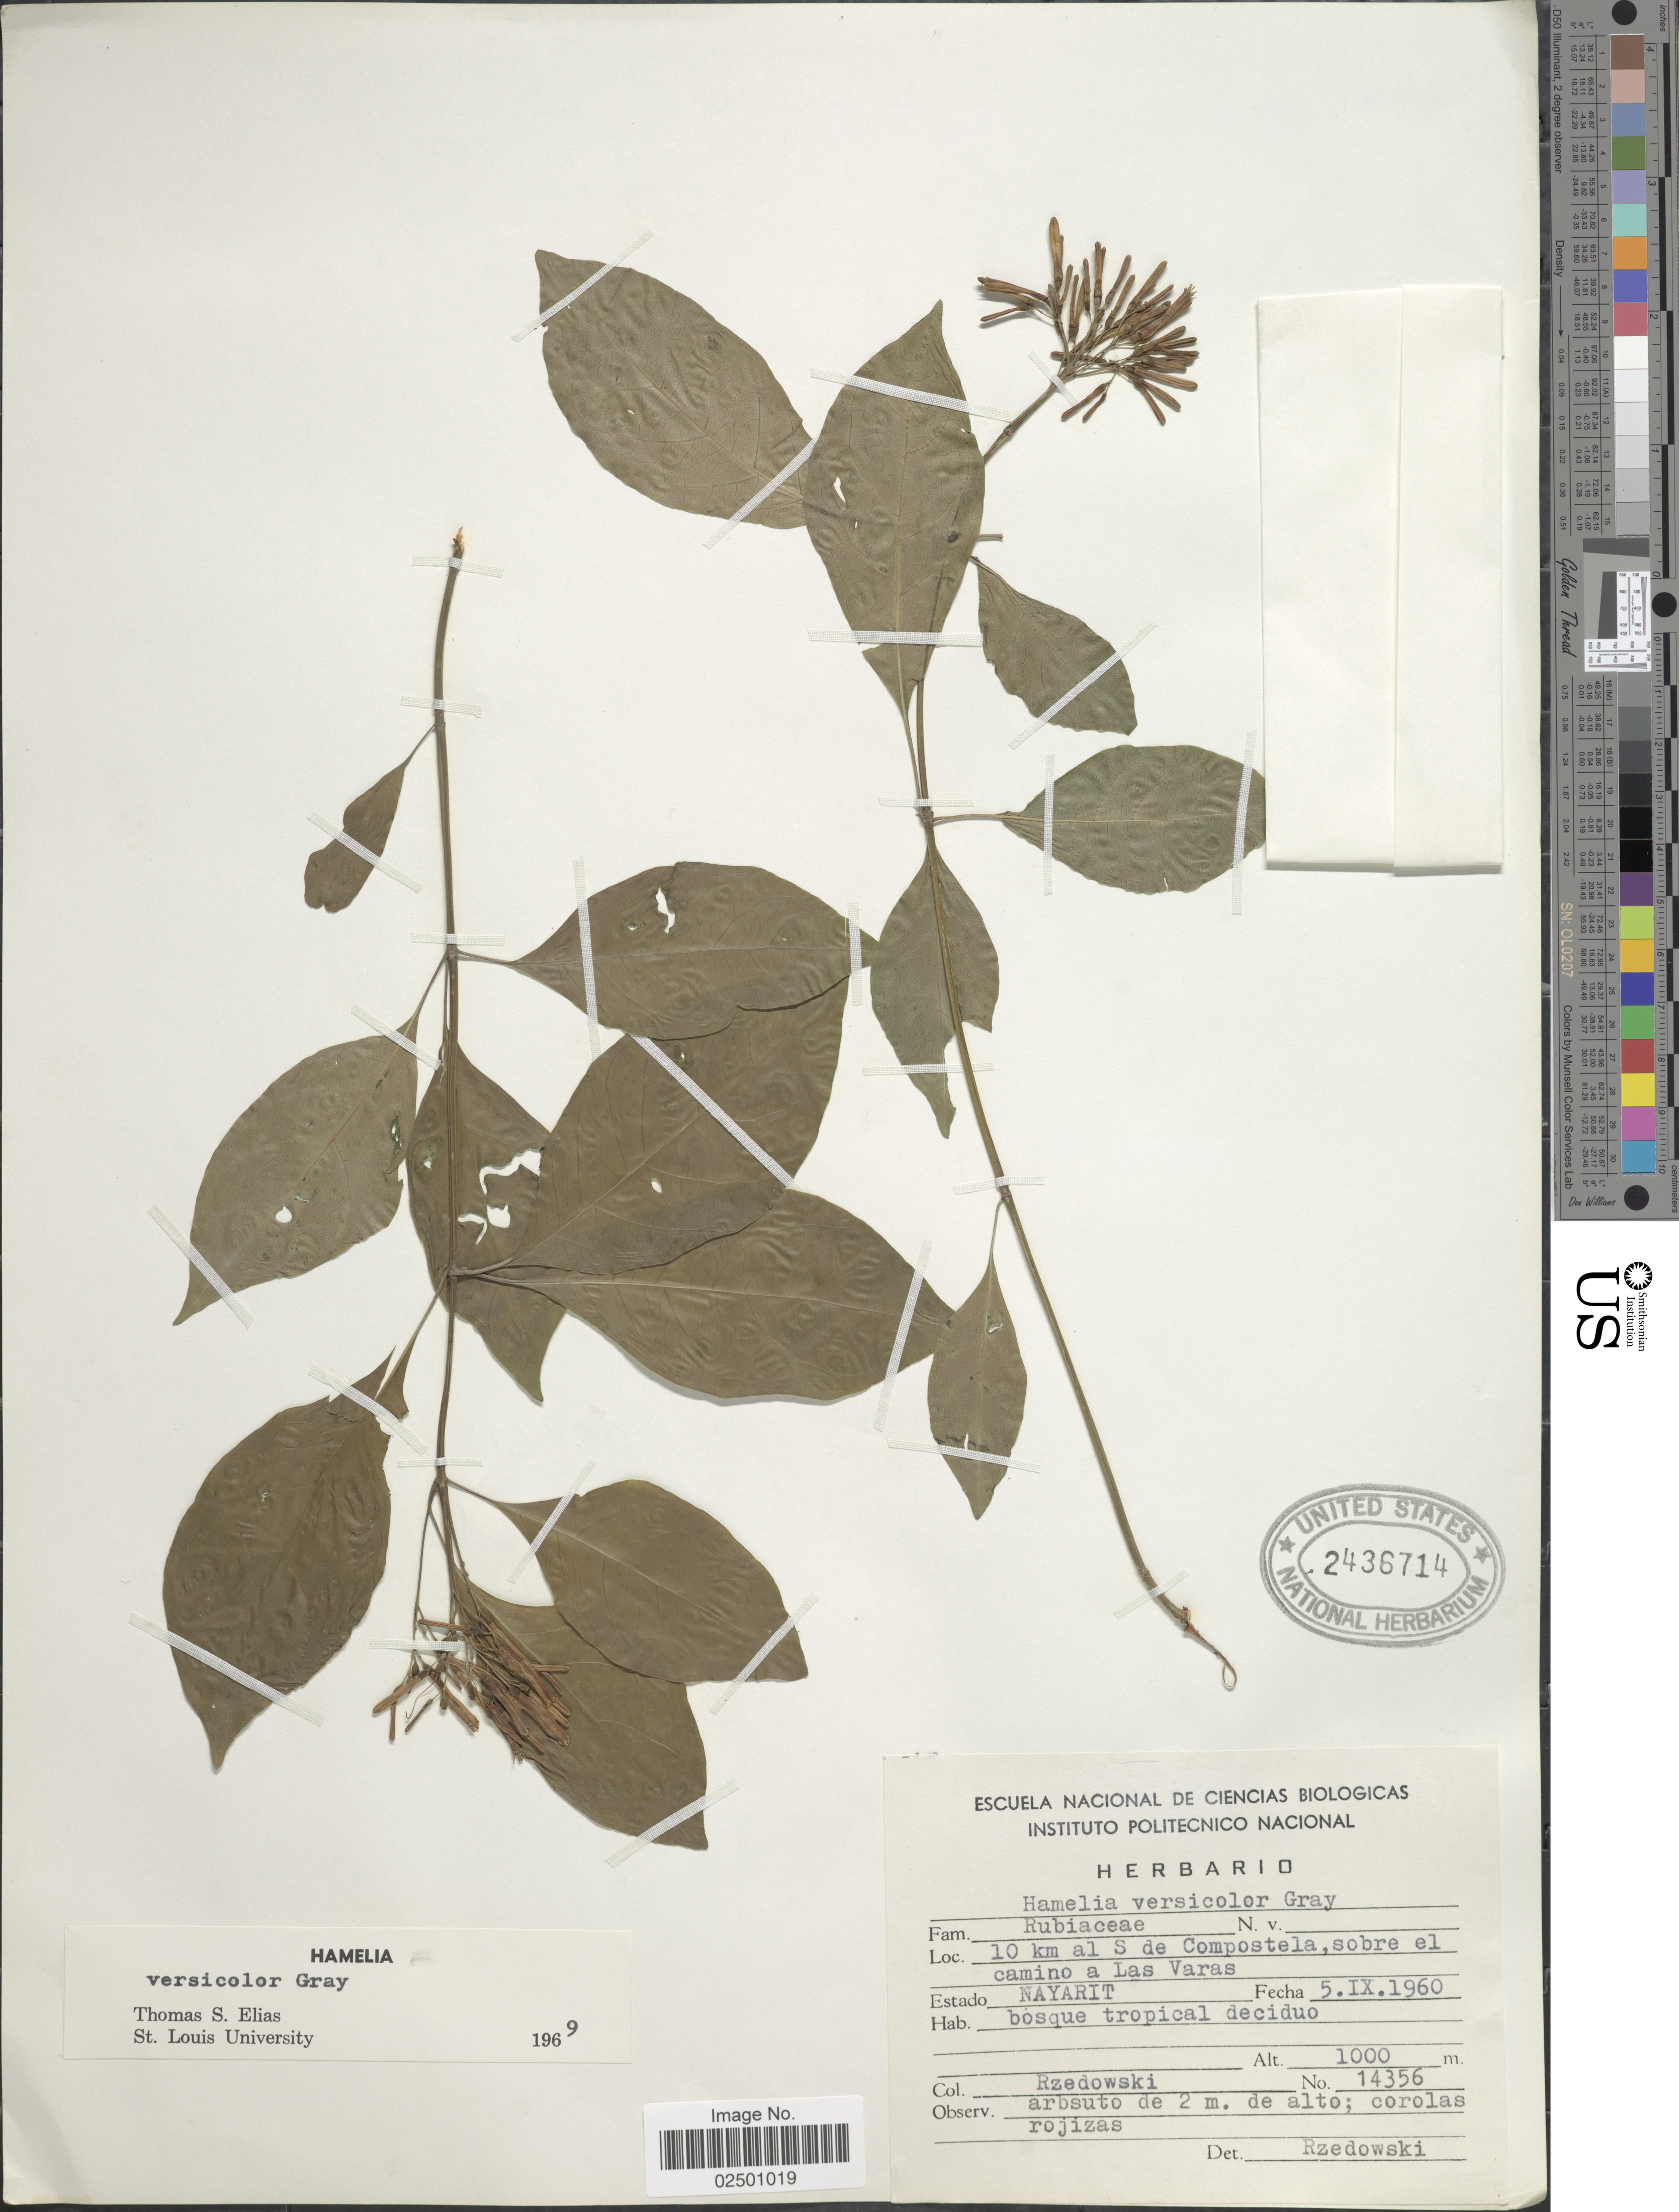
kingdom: Plantae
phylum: Tracheophyta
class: Magnoliopsida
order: Gentianales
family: Rubiaceae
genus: Hamelia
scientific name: Hamelia versicolor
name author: A. Gray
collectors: Rzedowski, --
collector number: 14356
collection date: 1960-09-05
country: Mexico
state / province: Nayarit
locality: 10 km al S de Compostela, sobre el camino a Las Varas. Estado Nayarit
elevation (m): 1000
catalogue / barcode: US 2436714